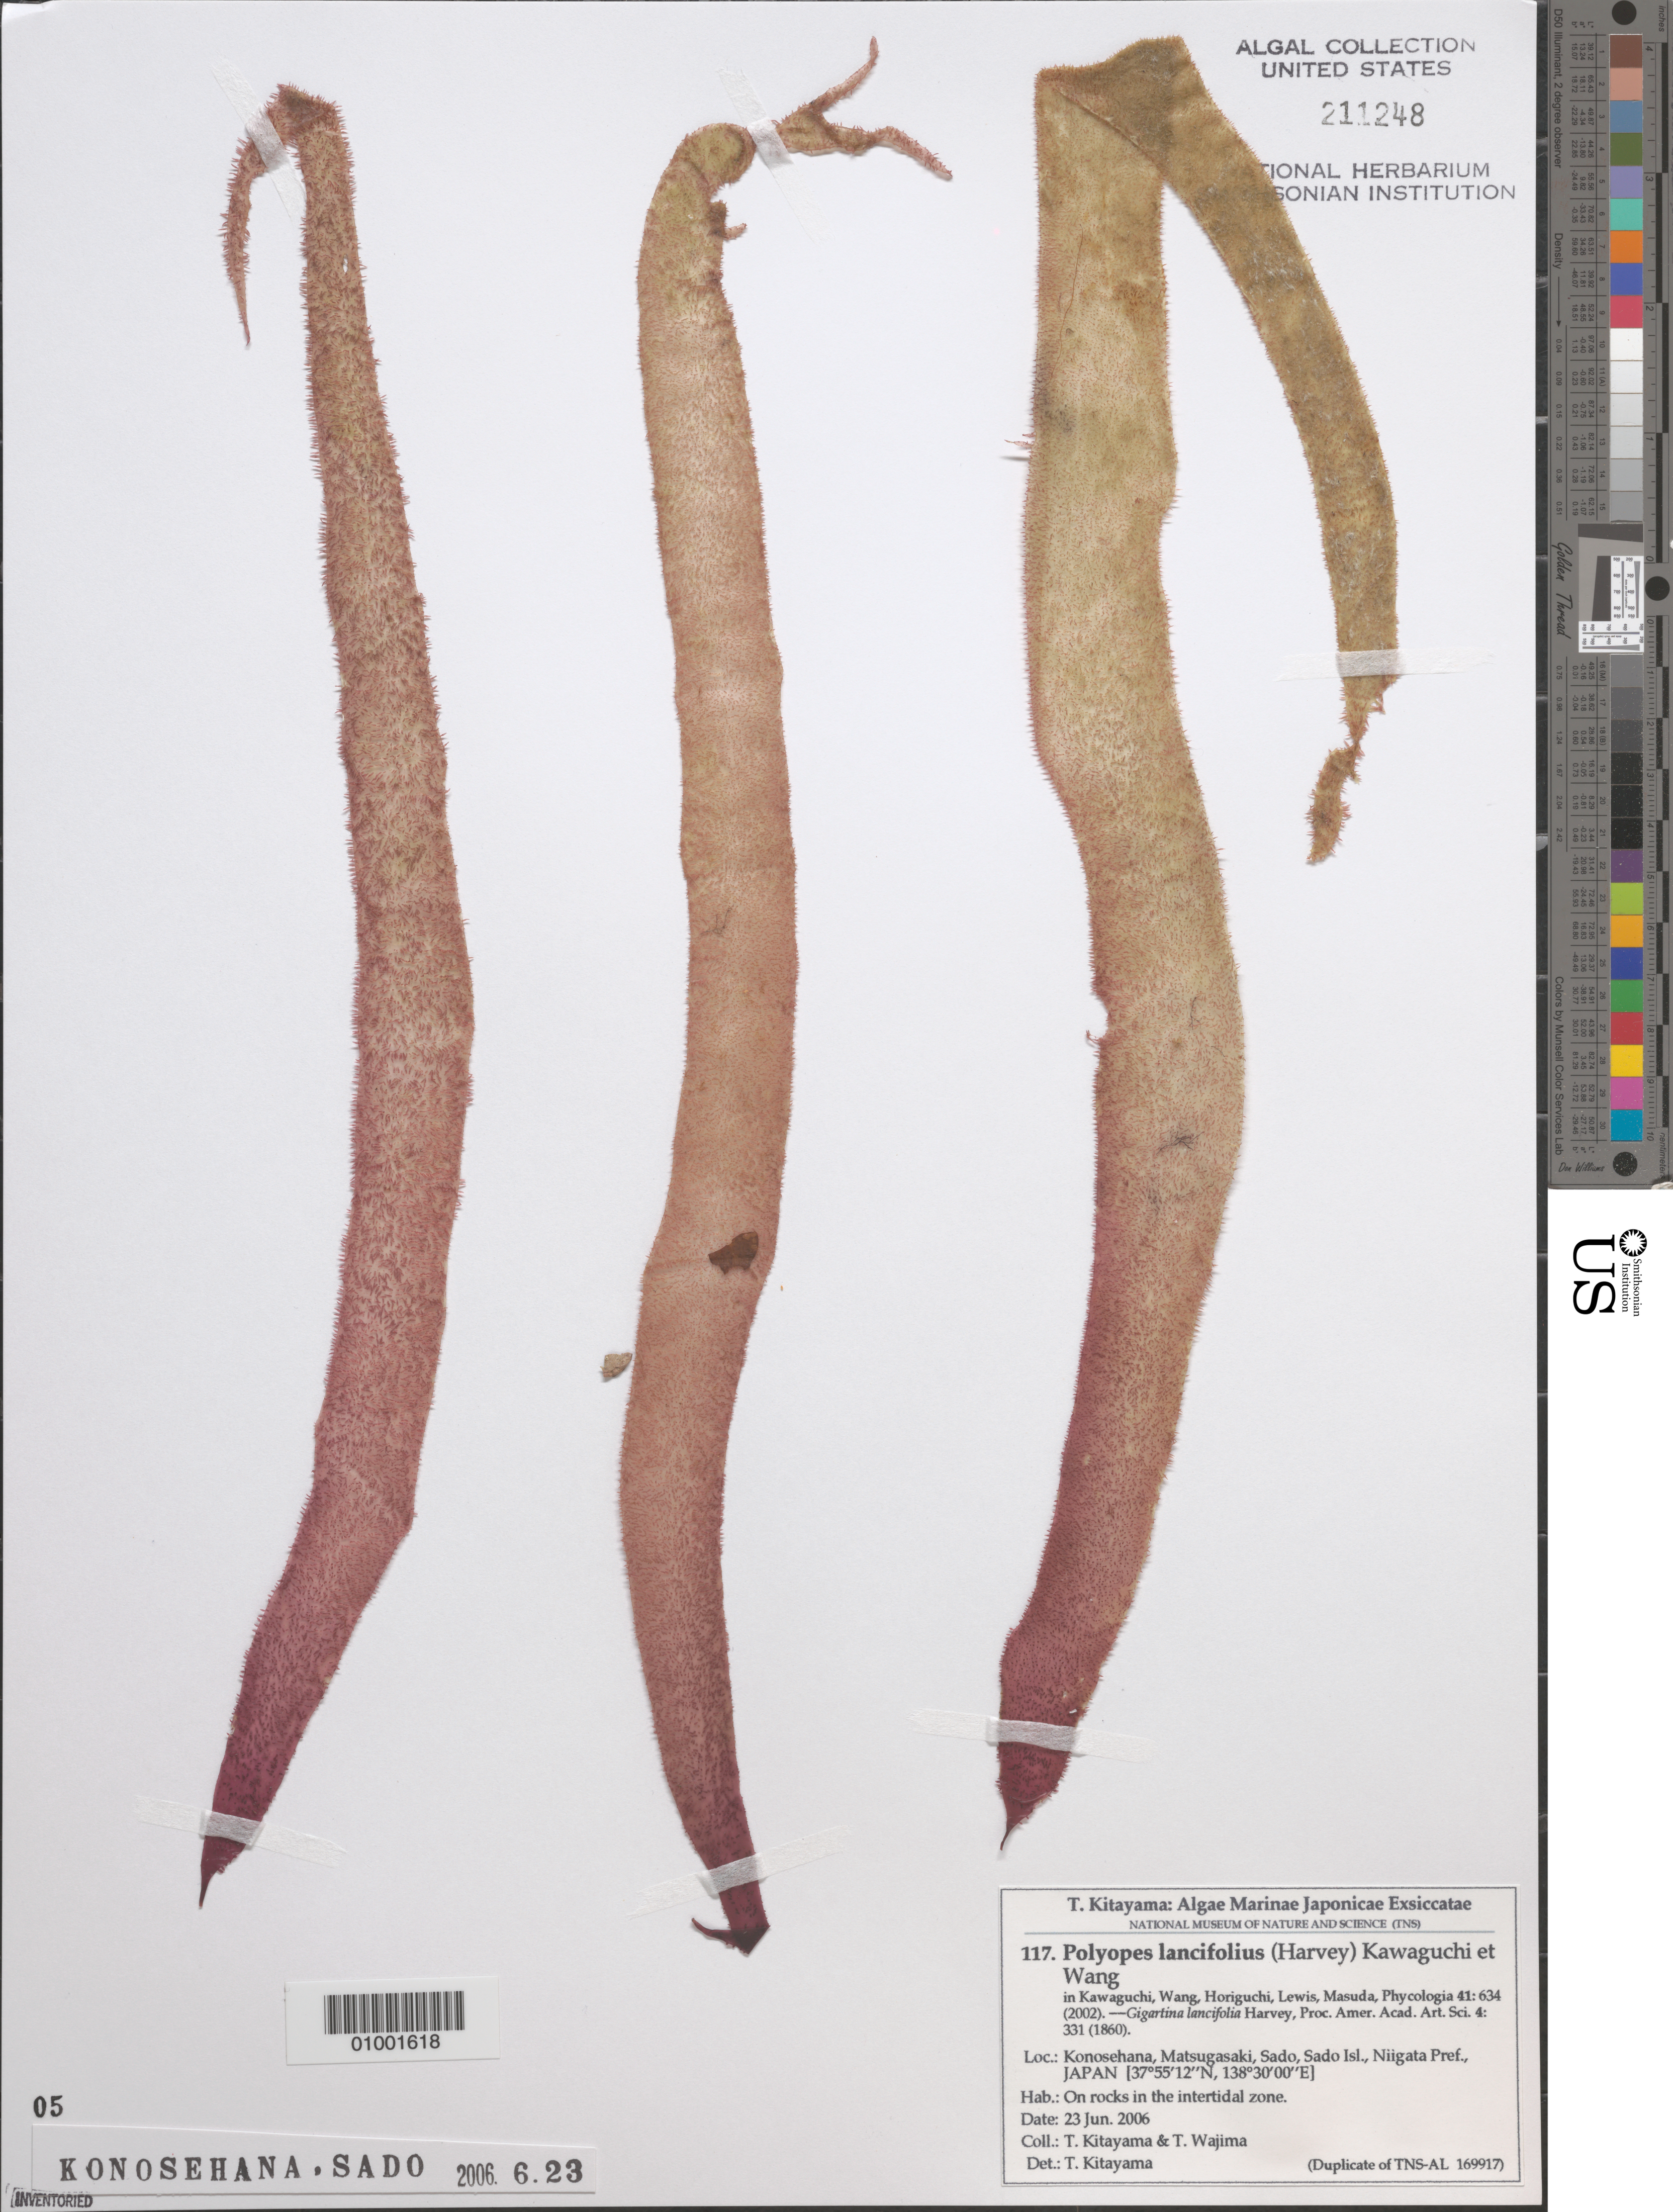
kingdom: Plantae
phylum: Rhodophyta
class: Florideophyceae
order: Halymeniales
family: Halymeniaceae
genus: Polyopes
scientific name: Polyopes lancifolius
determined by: Kitayama, T.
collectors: T. Kitayama & T. Wajima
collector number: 117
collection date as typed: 23 Jun 2006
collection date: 2006-06-23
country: Japan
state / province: Niigata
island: Sado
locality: Konosehana, Matsugasaki, Sado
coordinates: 37 55'12"N, 138 30'00"E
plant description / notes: Kitayama, T., Algae Marinae Japonicae Exsiccatae, Fasc. V (Nos. 101-125)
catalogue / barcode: US 211248